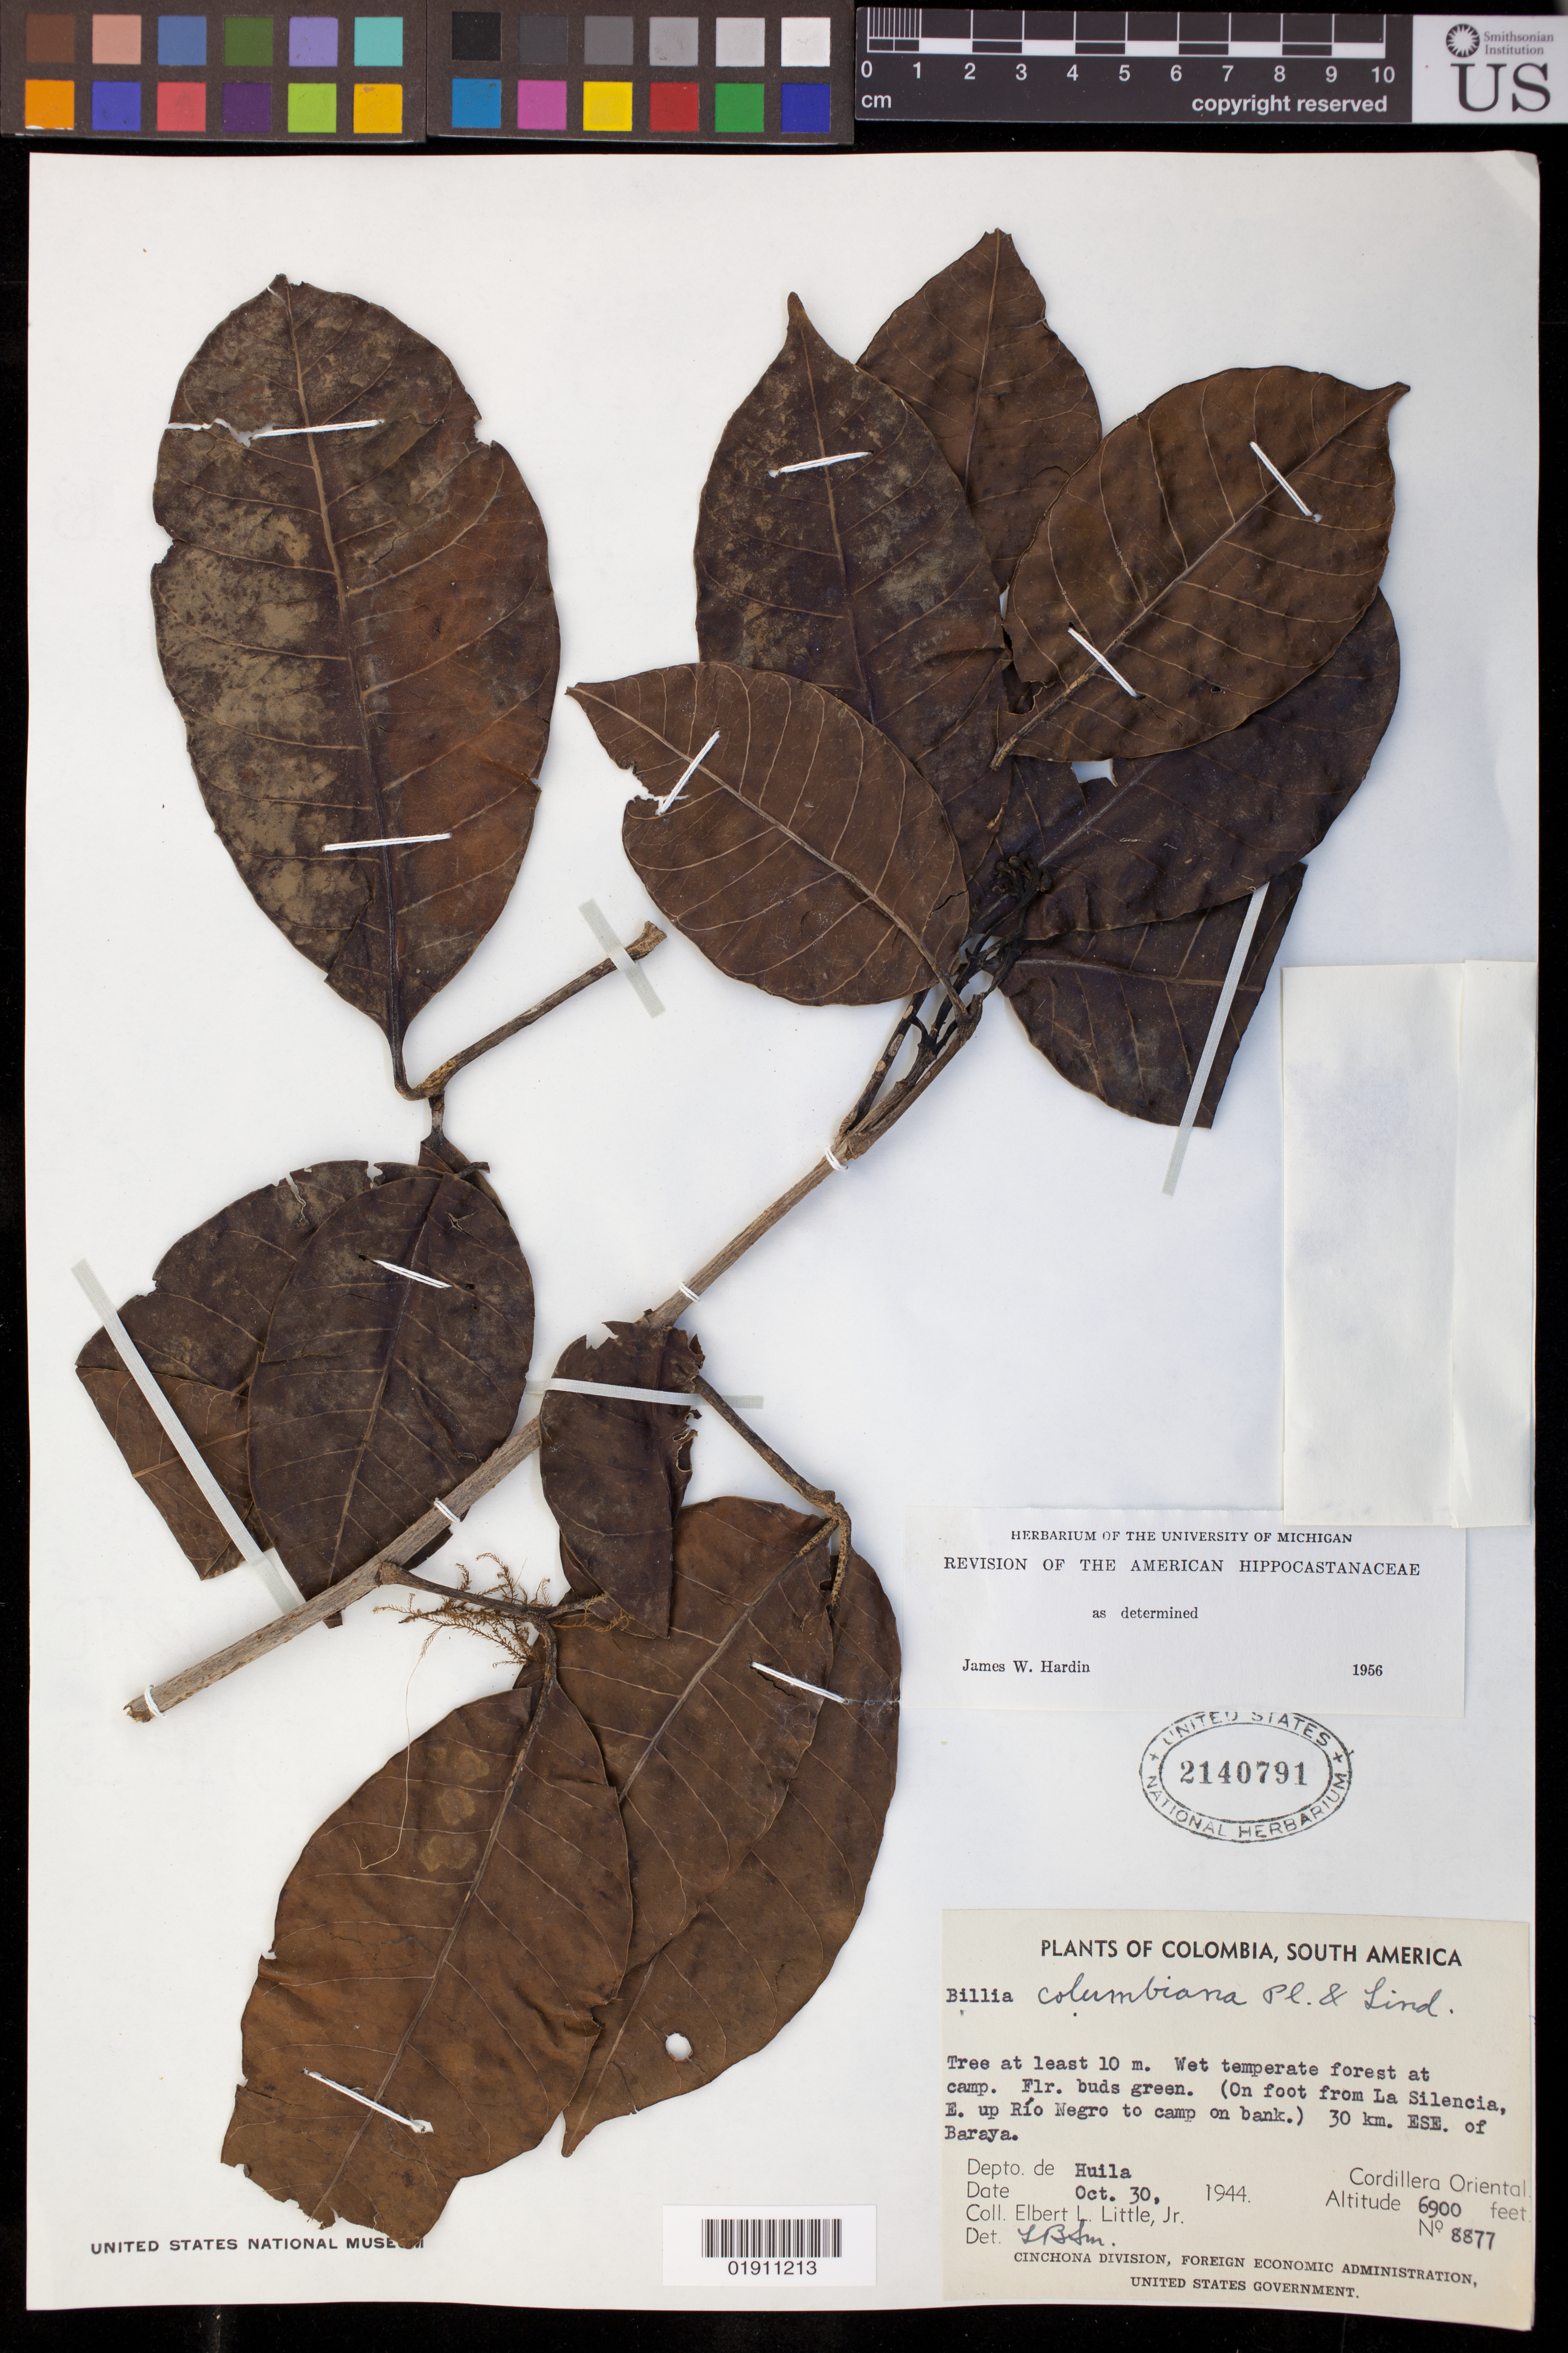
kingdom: Plantae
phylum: Tracheophyta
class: Magnoliopsida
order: Sapindales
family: Sapindaceae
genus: Billia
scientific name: Billia rosea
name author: (Planch. & Linden) C. Ulloa & P.M. Jørg.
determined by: Acevedo-Rodríguez, P., (BOT), Smithsonian Institution - National Museum of Natural History (UNITED STATES)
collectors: E. L. Little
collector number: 8877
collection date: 1944-10-30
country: Colombia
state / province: Huila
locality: (On foot from La Silencia, E. up Rio Negro to camp on bank) 30 km. ESE. of Baraya.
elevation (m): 2103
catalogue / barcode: US 2140791